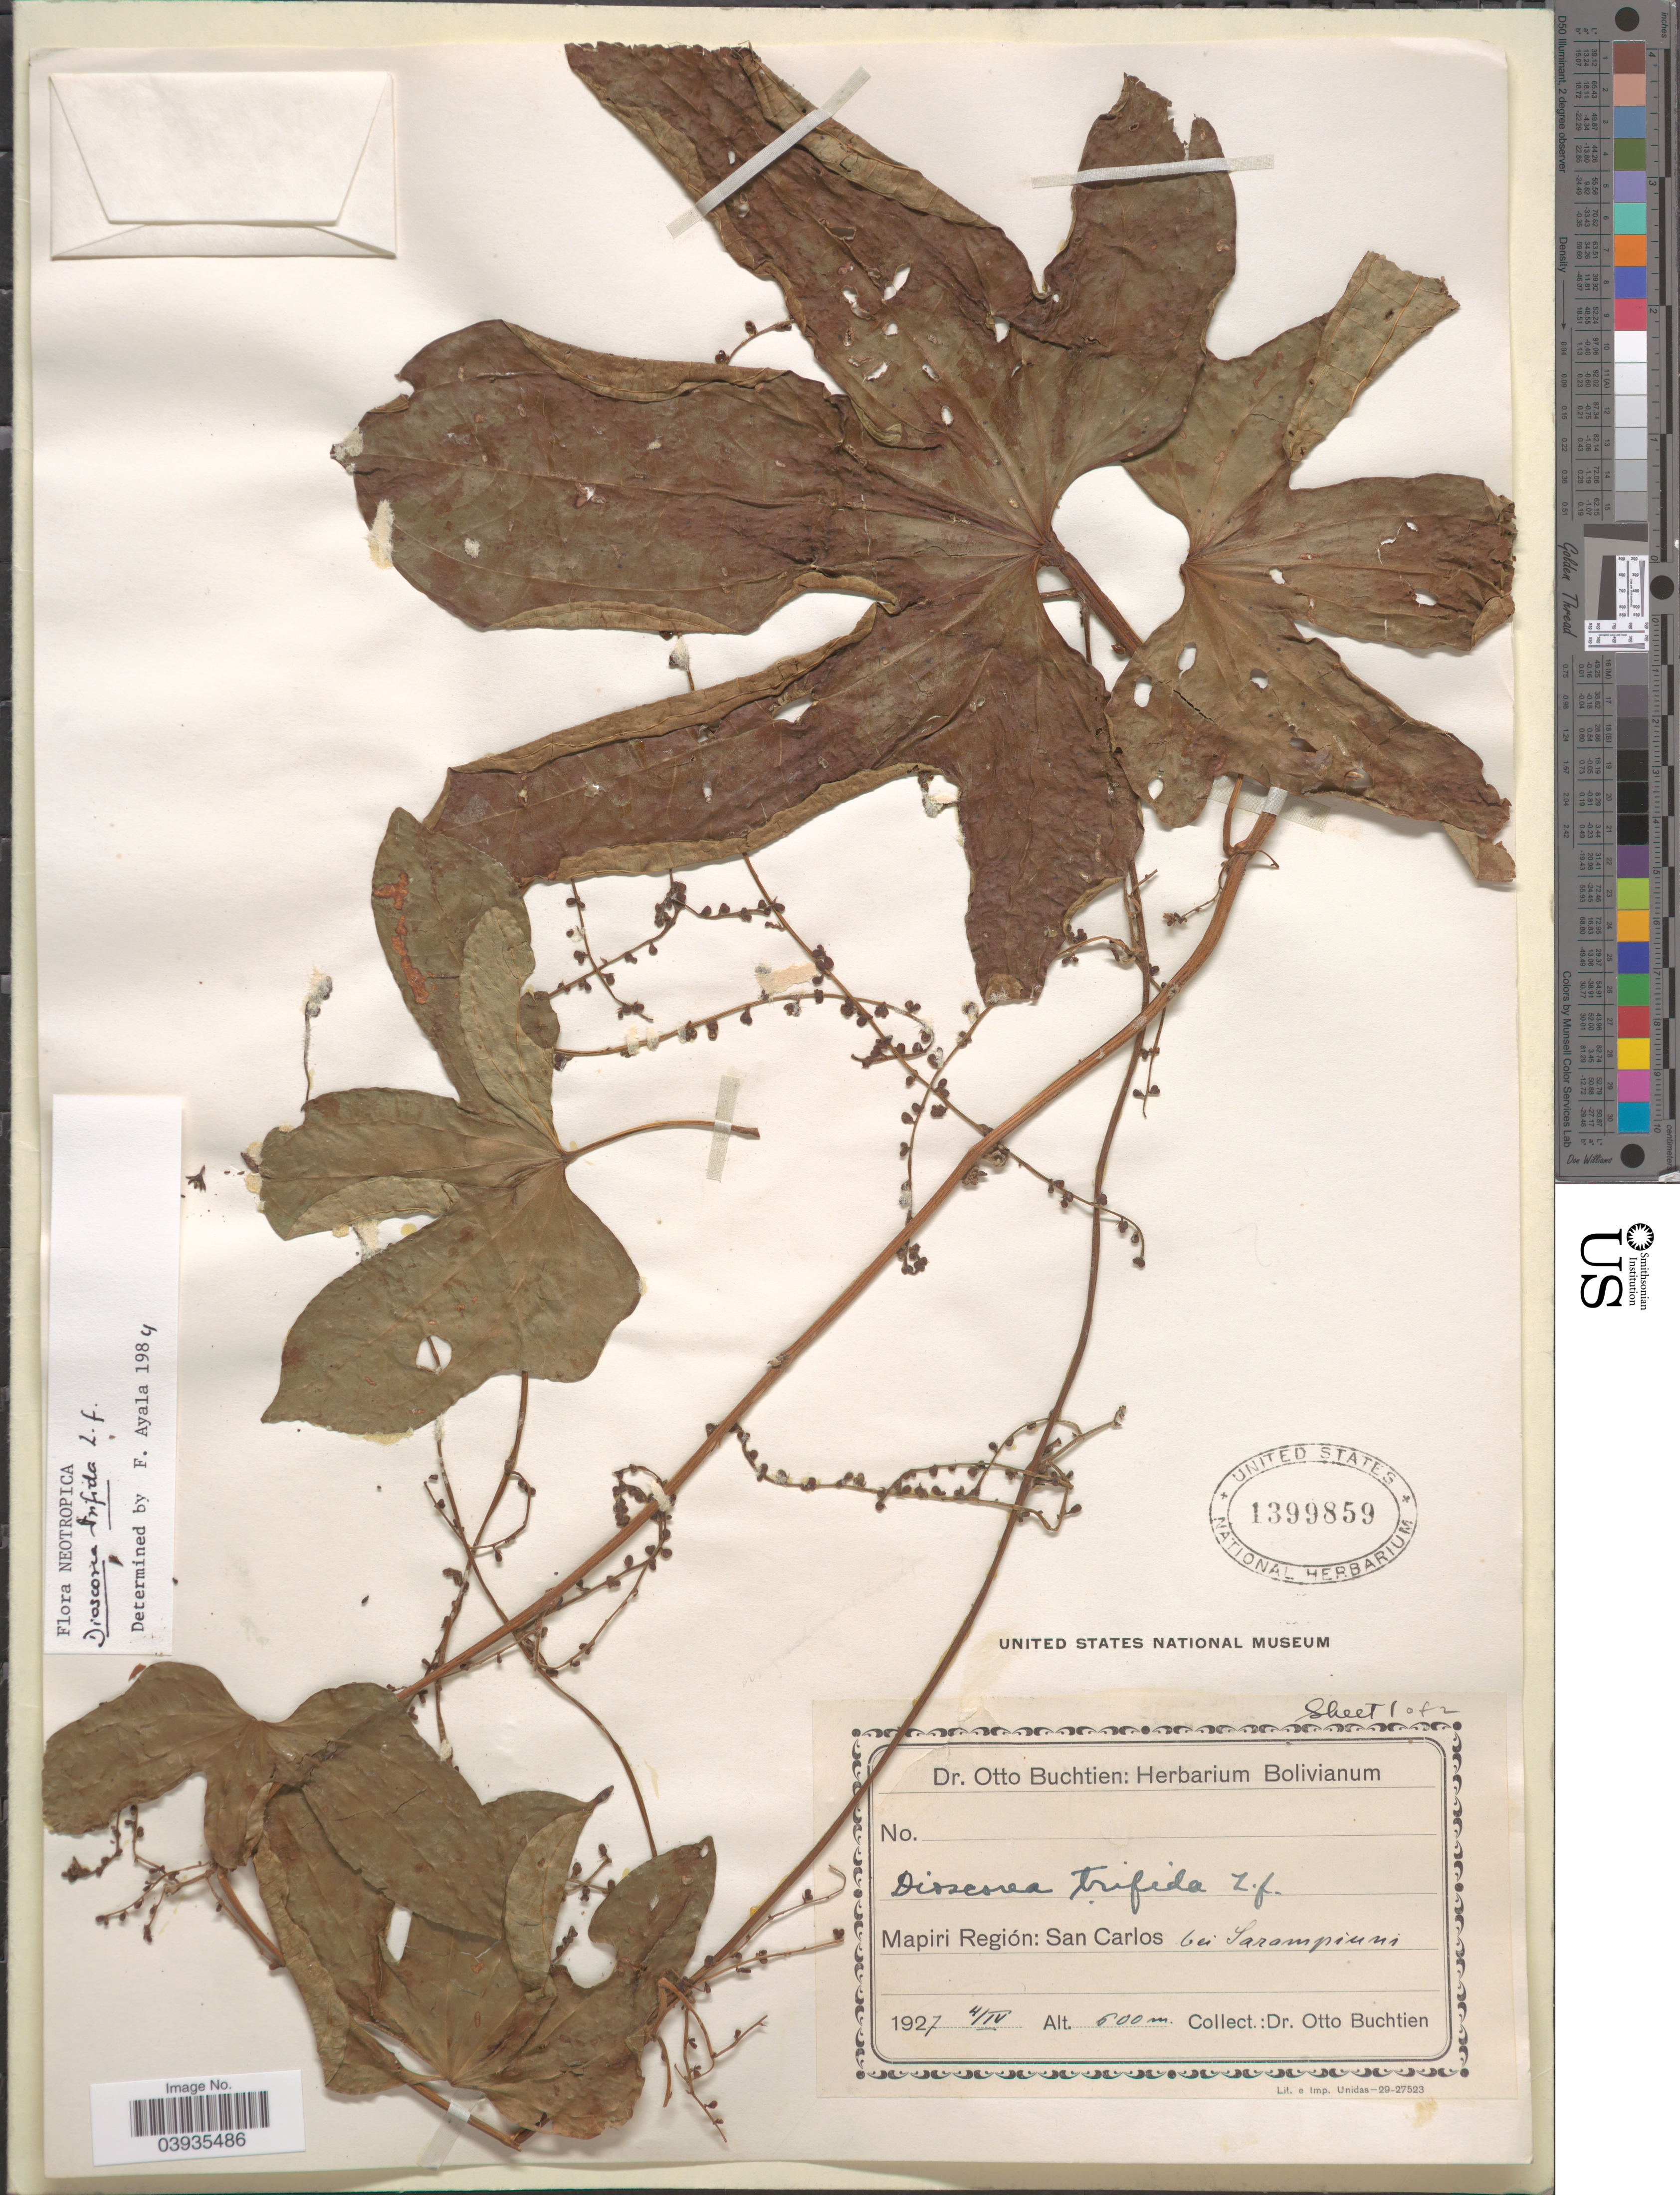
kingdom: Plantae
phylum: Tracheophyta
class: Liliopsida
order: Dioscoreales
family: Dioscoreaceae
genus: Dioscorea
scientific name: Dioscorea trifida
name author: L. f.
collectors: O. Buchtien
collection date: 1927-04-04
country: Bolivia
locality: Mapiri Región: San Carlos bei Sarampiuni.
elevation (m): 600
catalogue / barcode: US 1399859